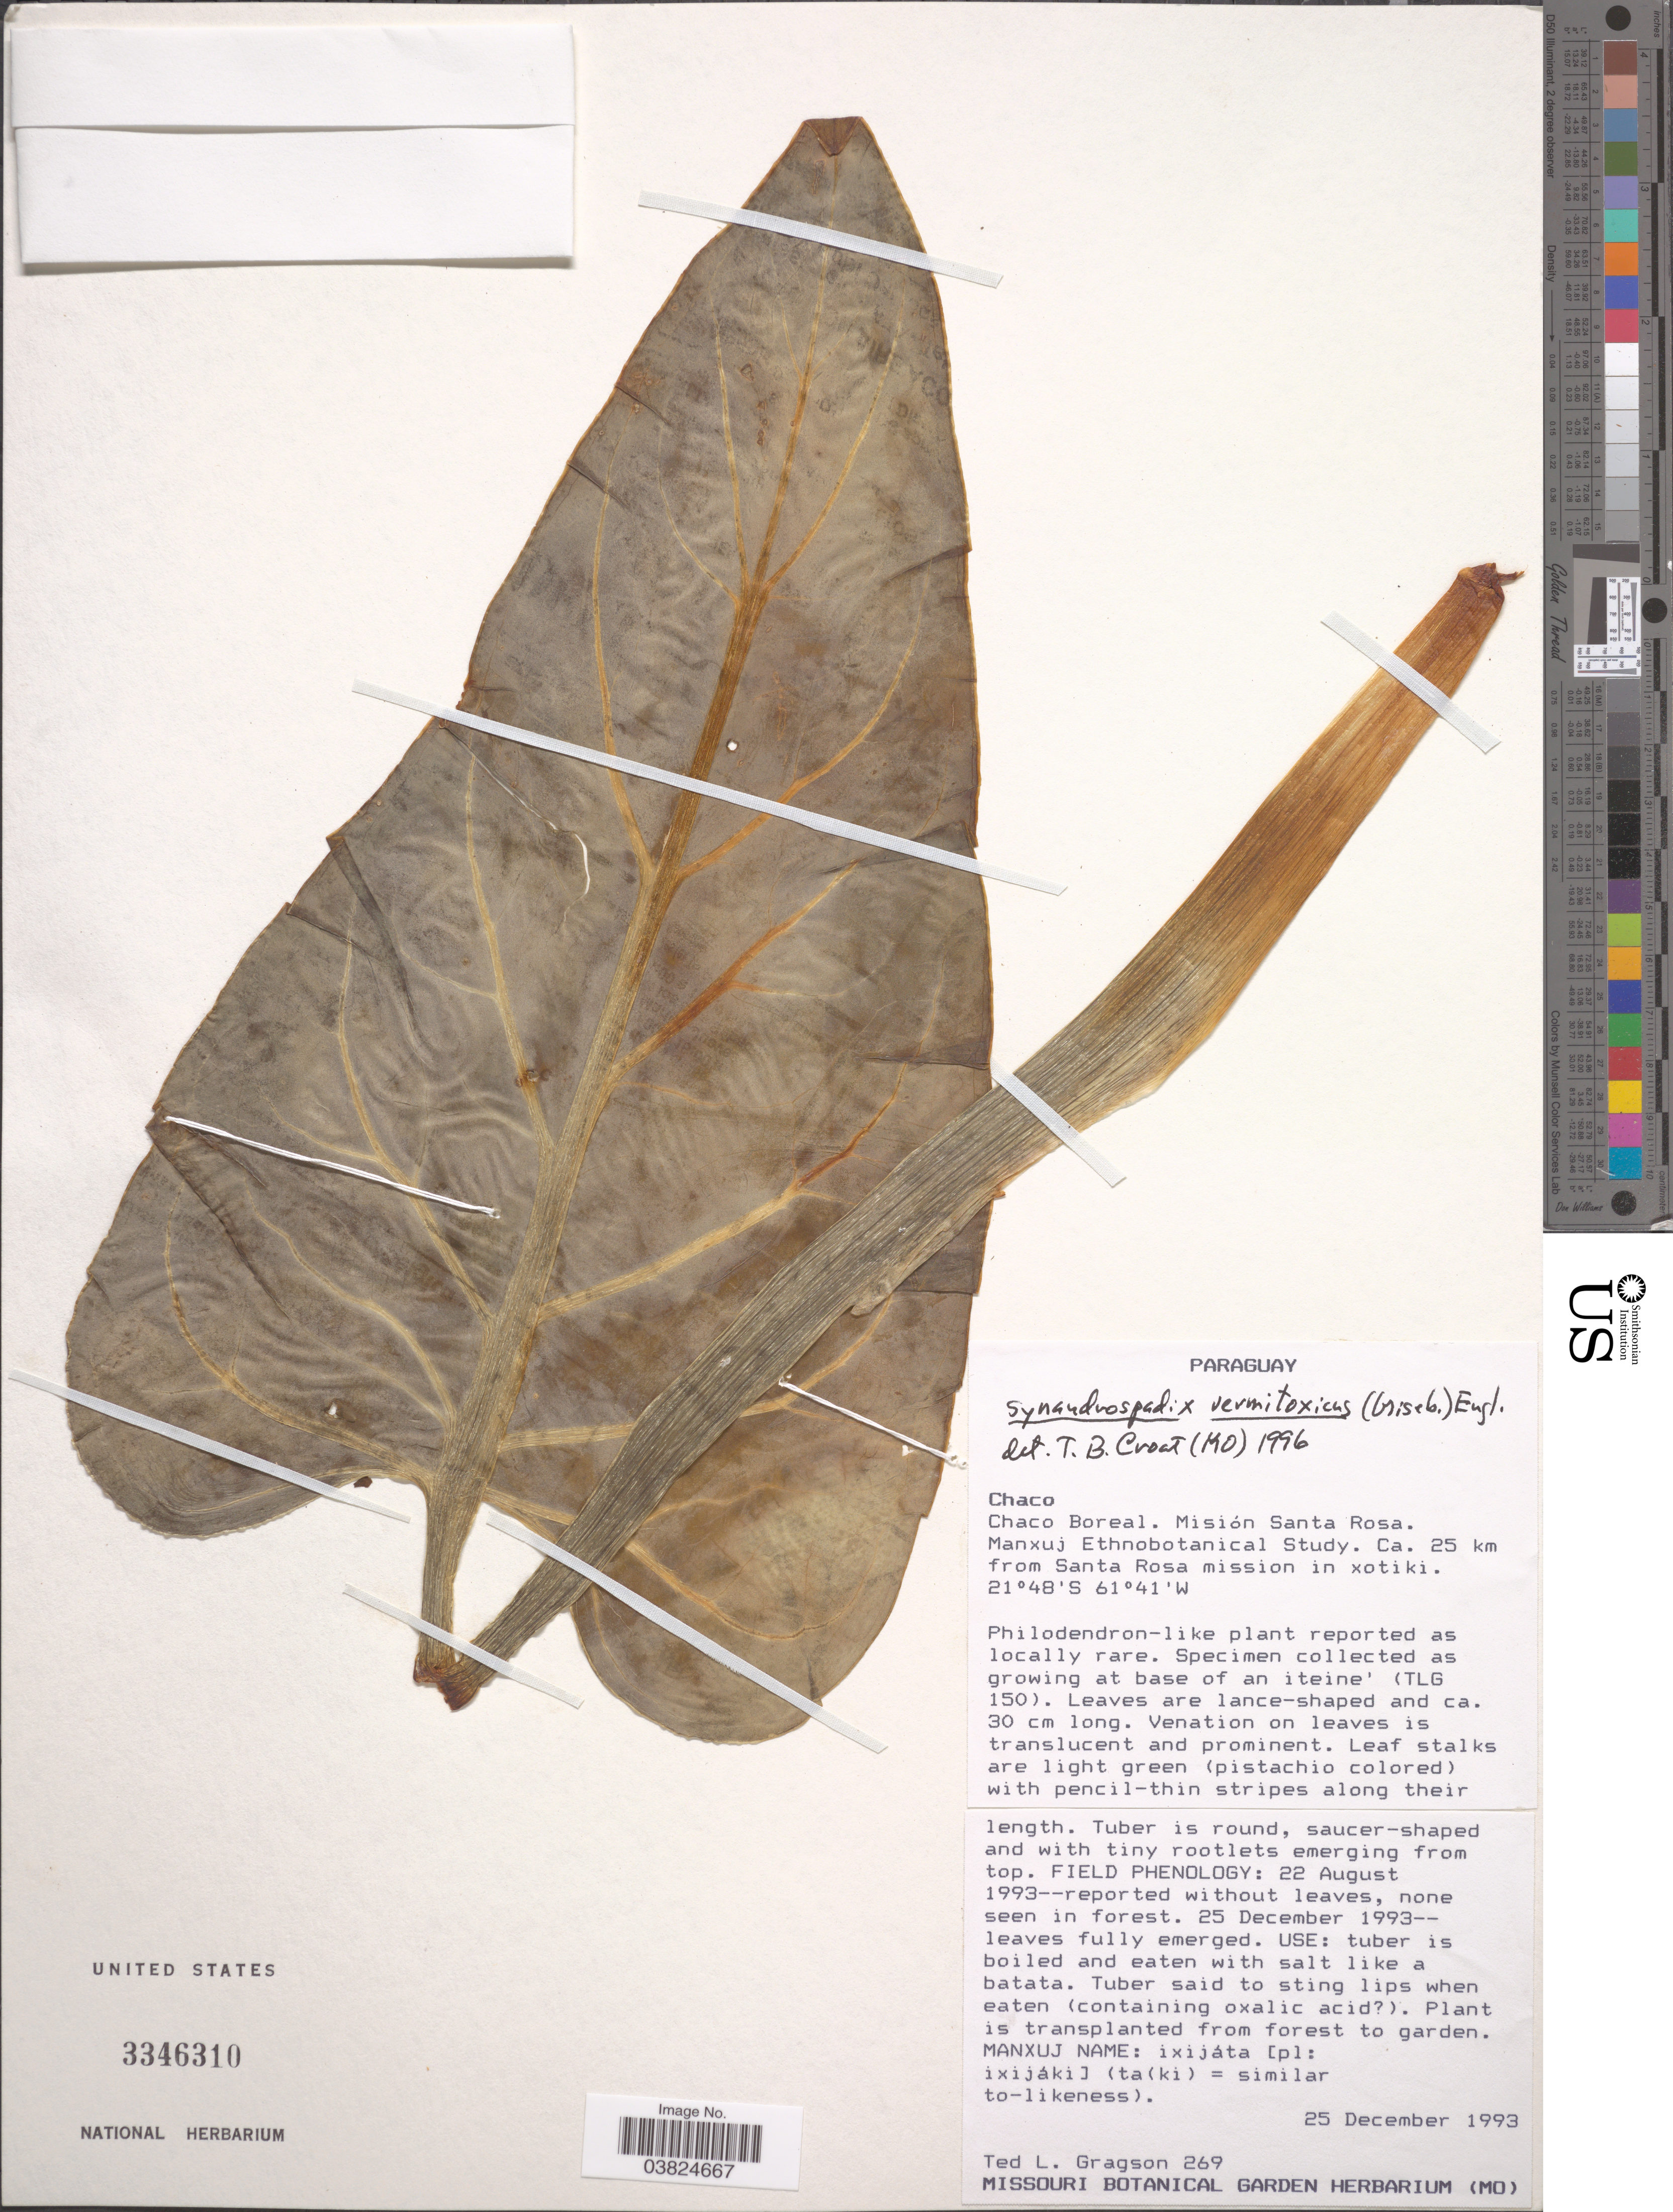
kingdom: Plantae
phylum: Tracheophyta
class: Liliopsida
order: Alismatales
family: Araceae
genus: Synandrospadix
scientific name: Synandrospadix vermitoxicus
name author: (Griseb.) Engl.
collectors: T. Gragson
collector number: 269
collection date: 1993-12-25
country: Argentina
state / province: Chaco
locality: Chaco Boreal. Misión Santa Rosa. Manxuj Ethnobotanical Study. Ca. 25 km from Santa Rosa mission on xotiki.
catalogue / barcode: US 3346310